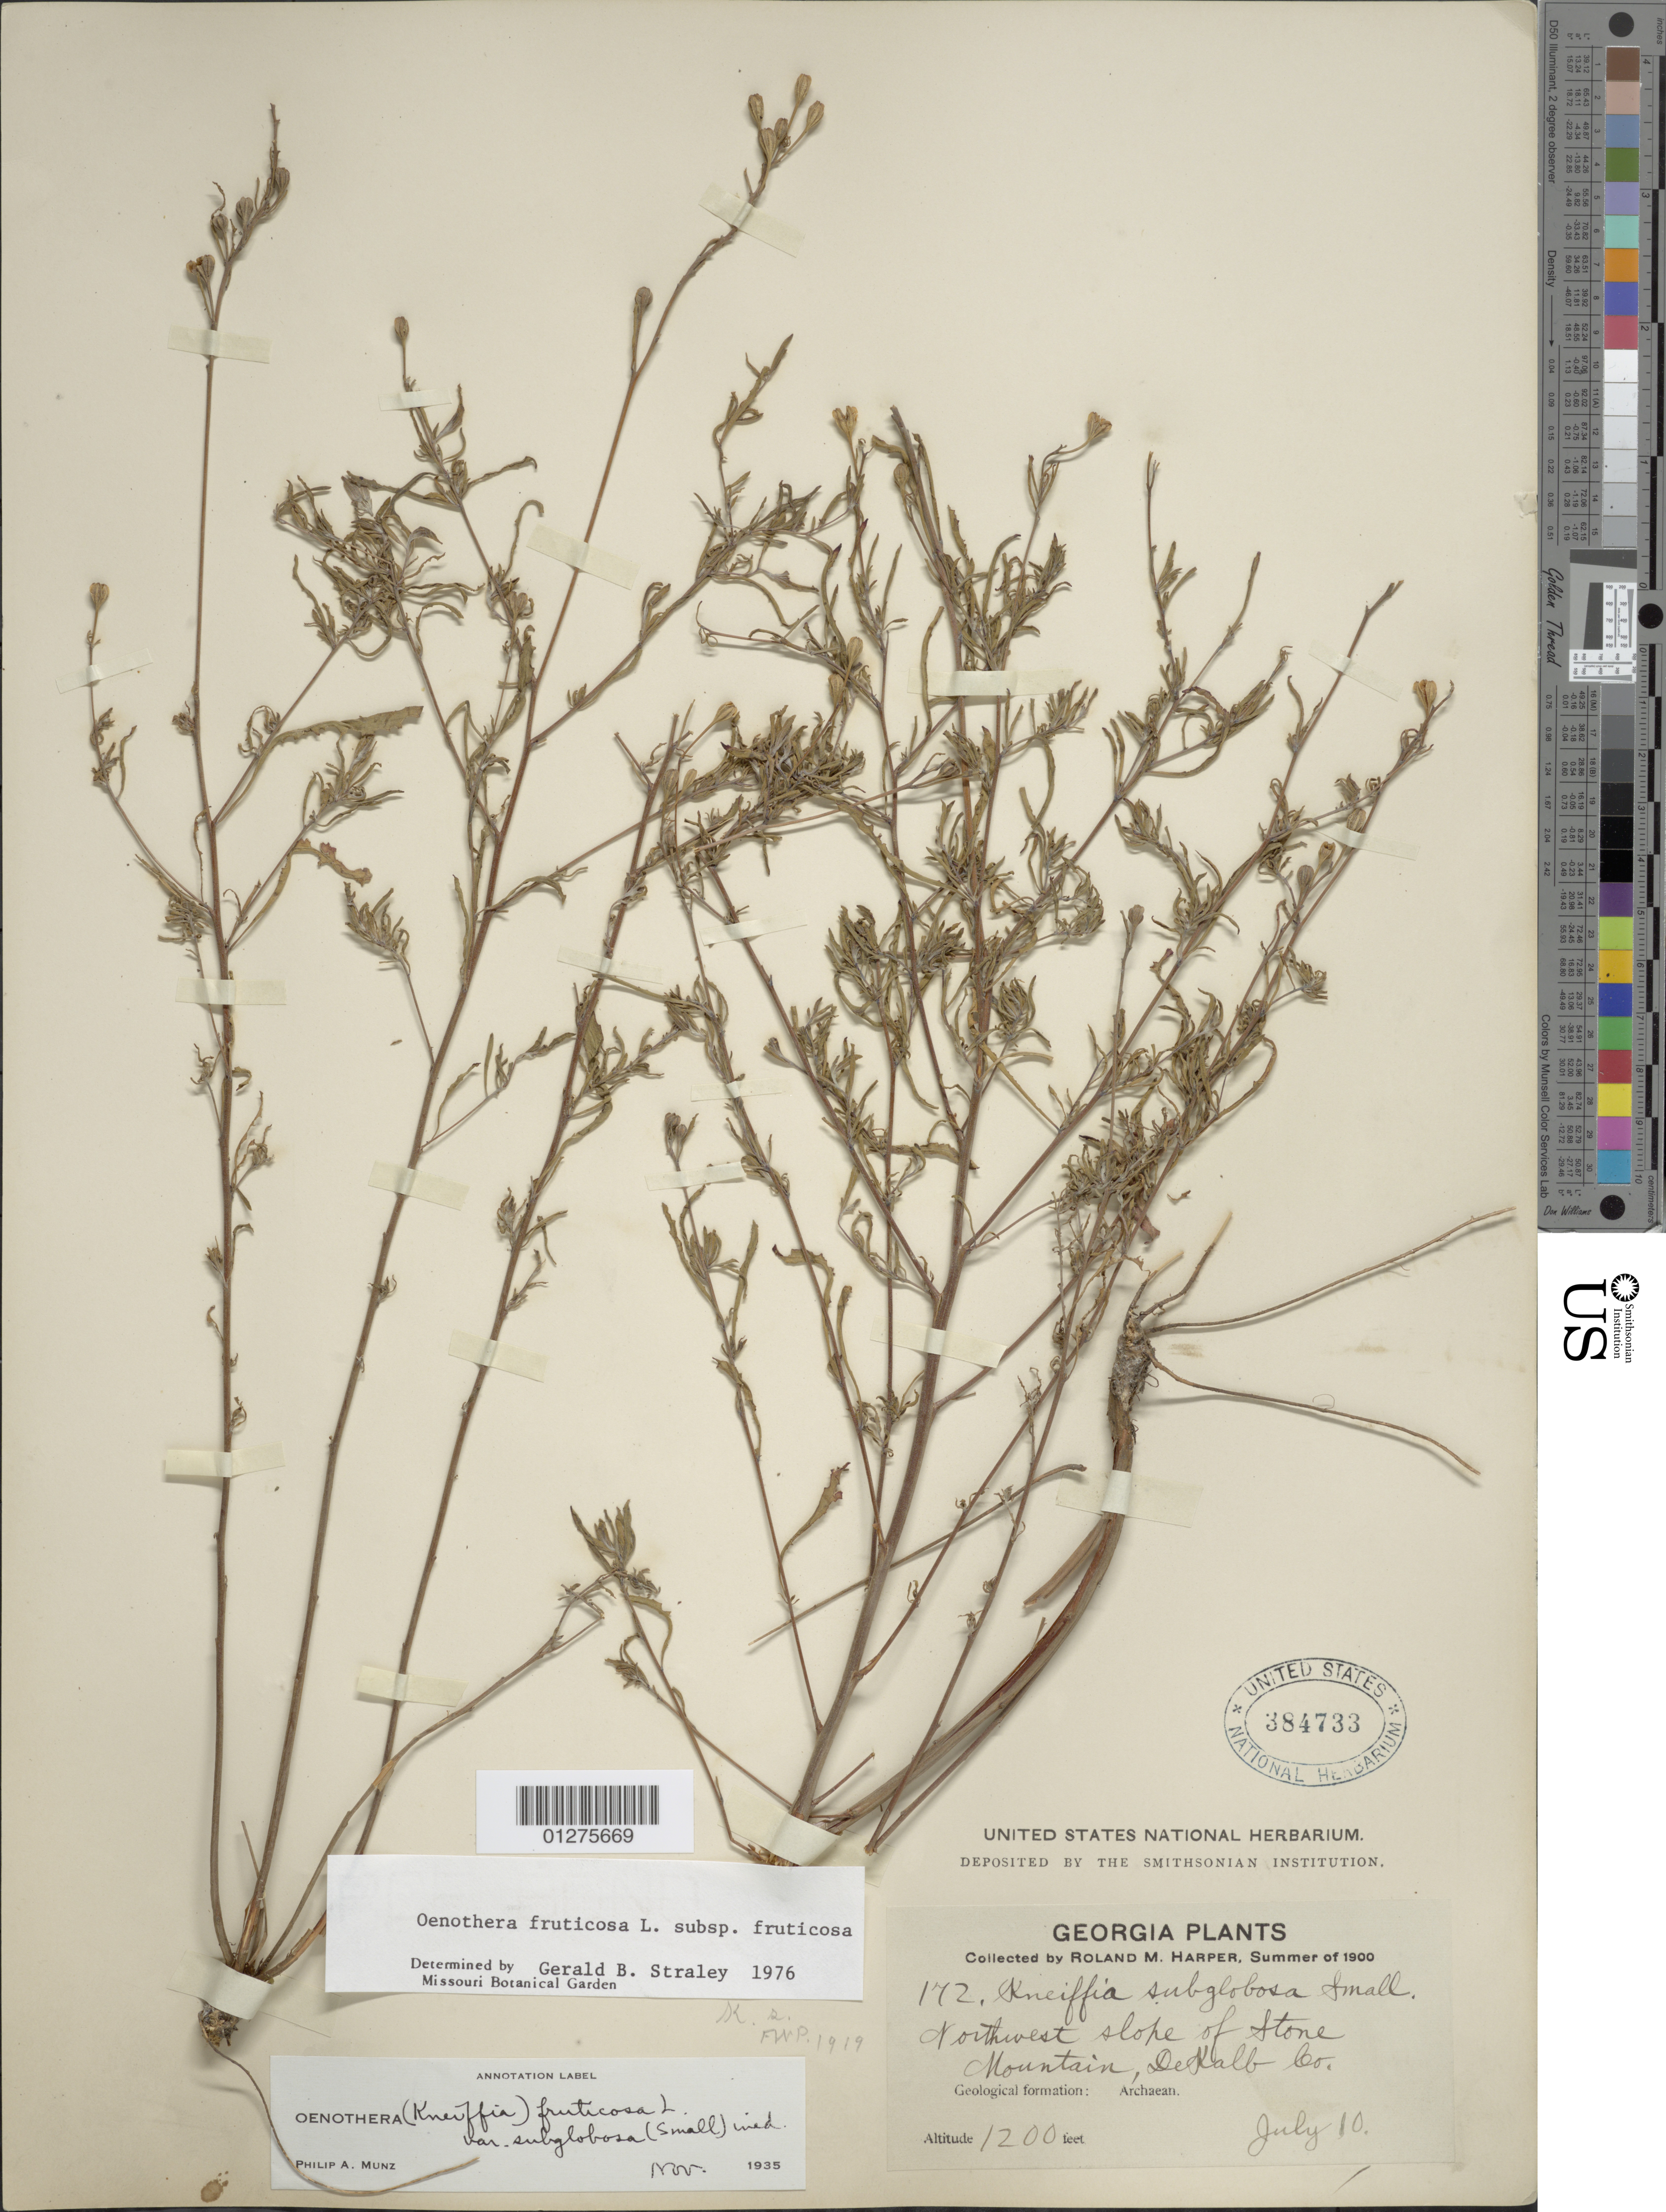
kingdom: Plantae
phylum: Tracheophyta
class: Magnoliopsida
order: Myrtales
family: Onagraceae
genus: Oenothera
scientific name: Oenothera fruticosa subsp. fruticosa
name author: L.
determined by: Straley, G. B.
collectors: R. M. Harper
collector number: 172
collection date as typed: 10 Jul 1900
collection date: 1900-07-10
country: United States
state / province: Georgia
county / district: De Kalb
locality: Northwest slope of Stone Mt.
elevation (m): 366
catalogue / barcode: US 384733